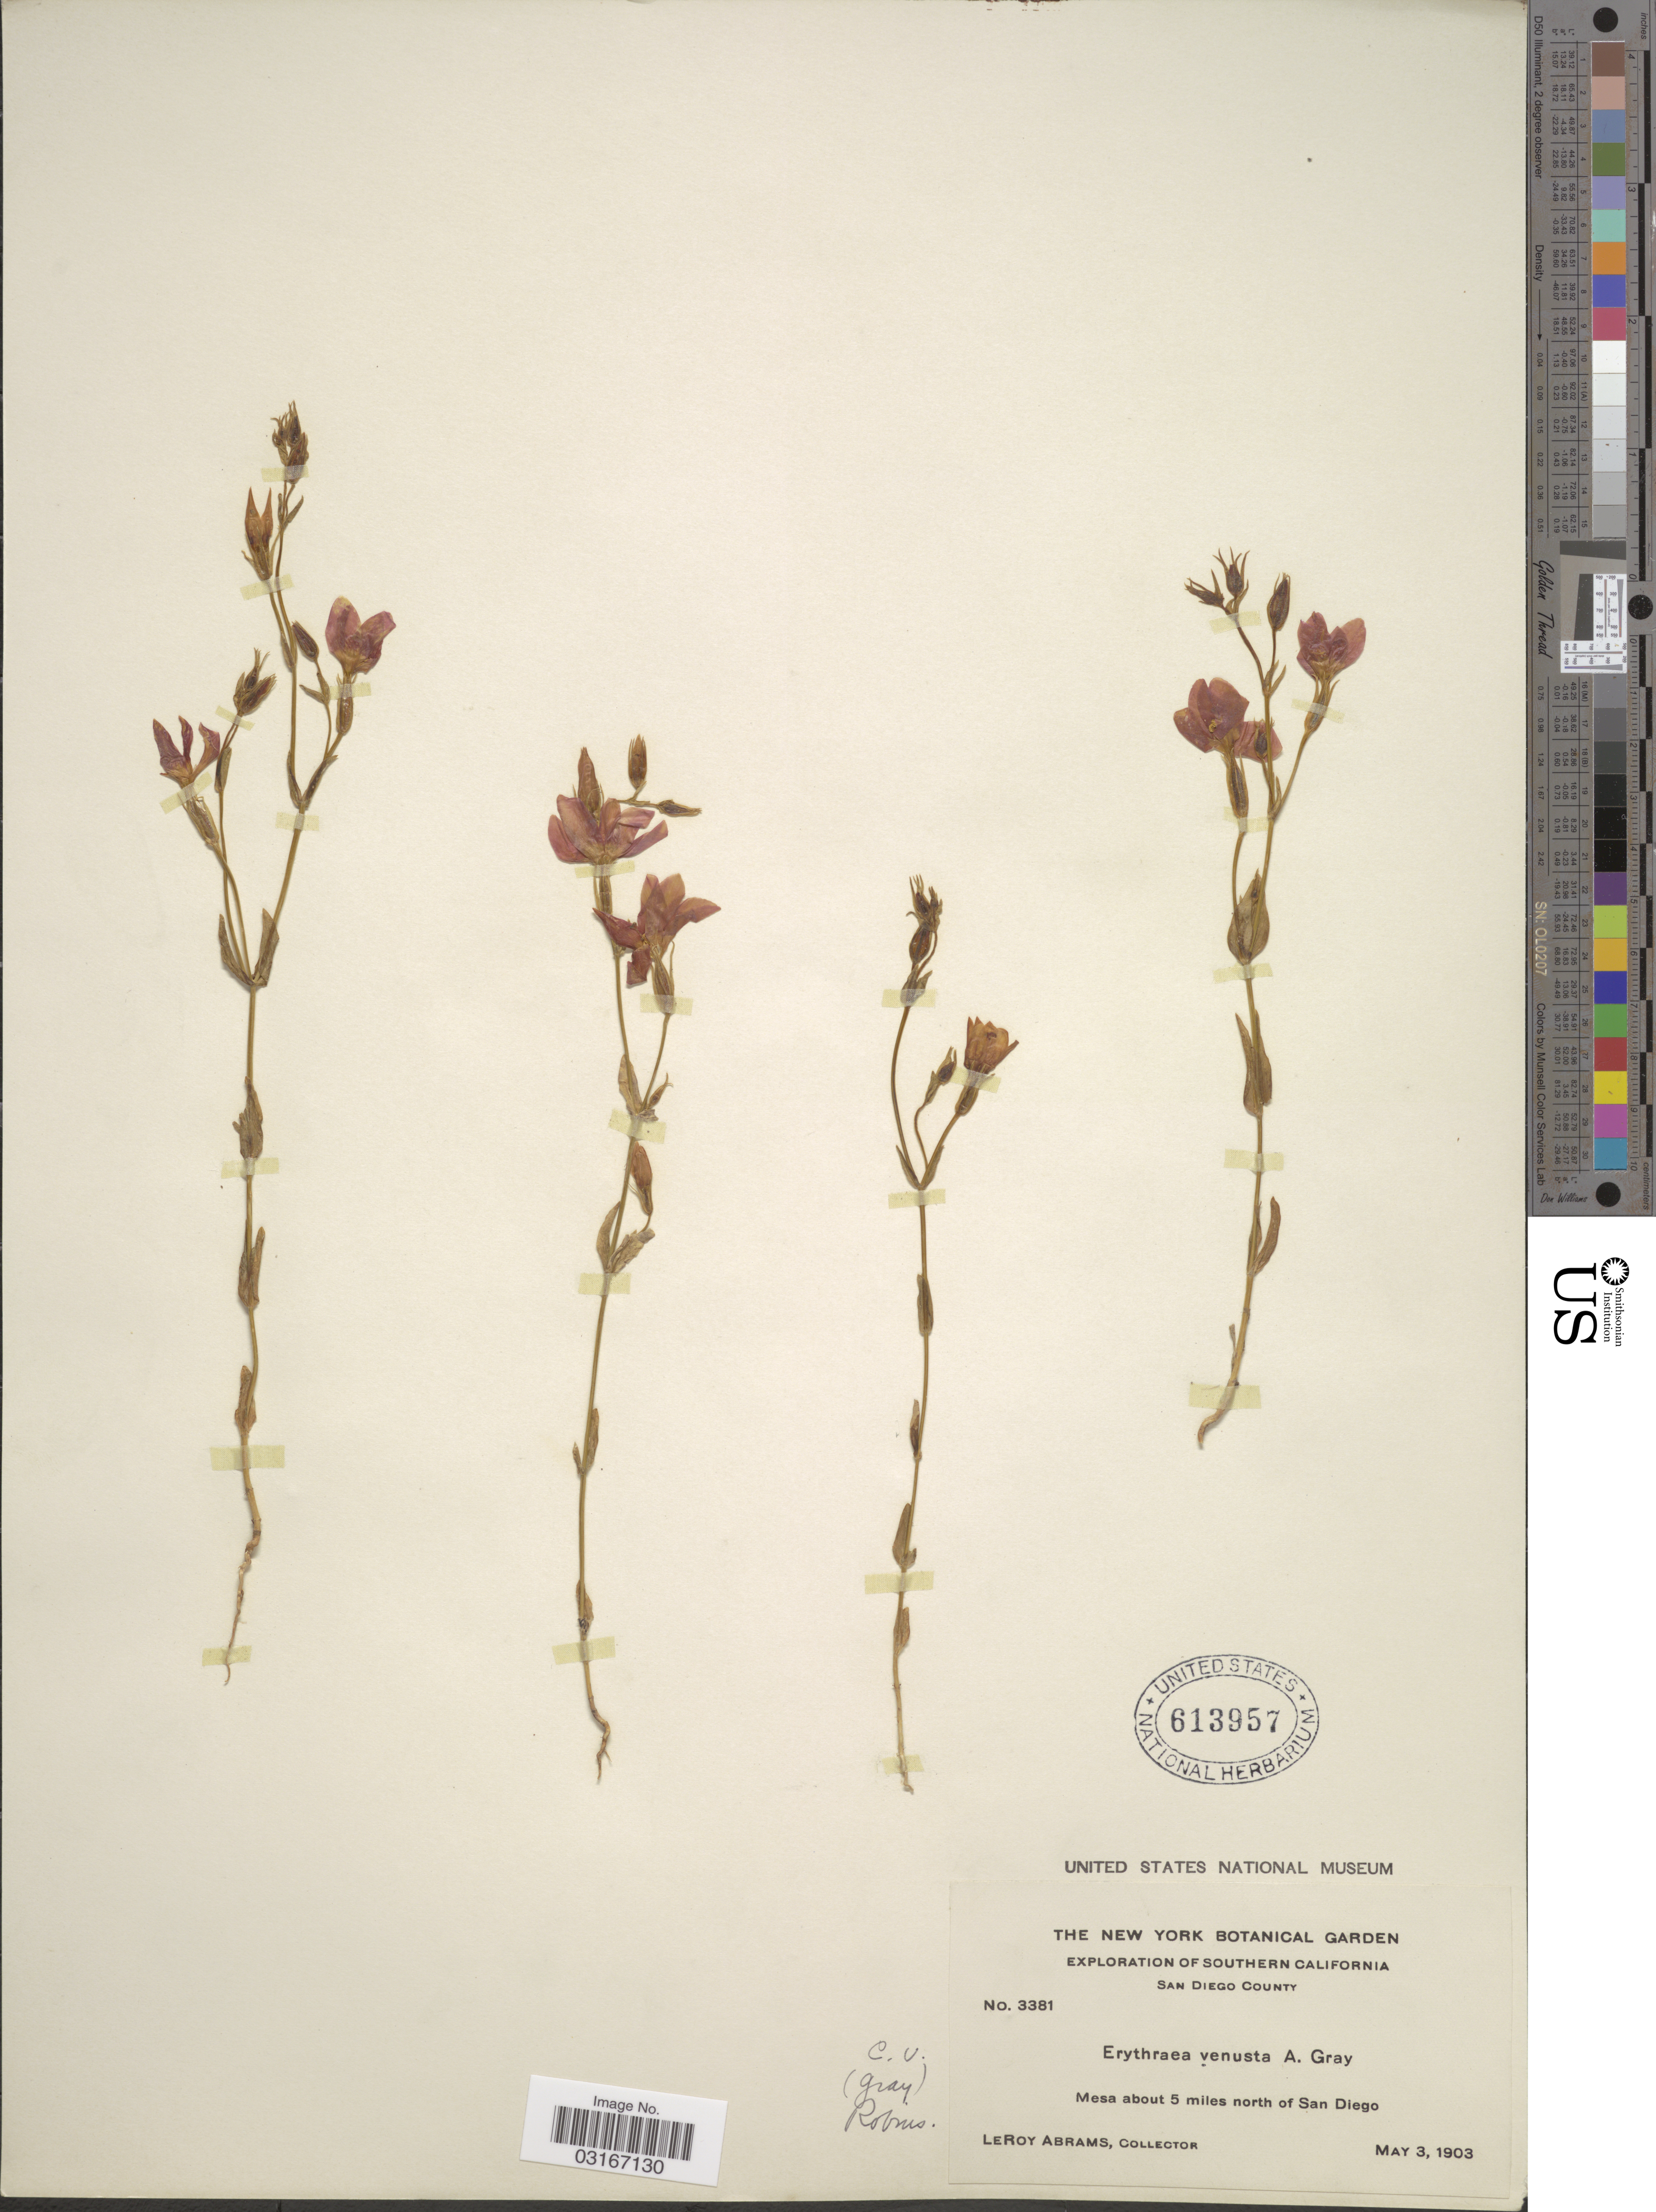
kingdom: Plantae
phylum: Tracheophyta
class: Magnoliopsida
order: Gentianales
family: Gentianaceae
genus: Centaurium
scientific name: Centaurium venustum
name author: (A. Gray) B.L. Rob.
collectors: L. Abrams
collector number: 3381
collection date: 1903-05-03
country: United States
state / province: California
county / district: San Diego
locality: Southern California. San Diego County. Mesa about 5 miles north of San Diego.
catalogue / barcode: US 613957